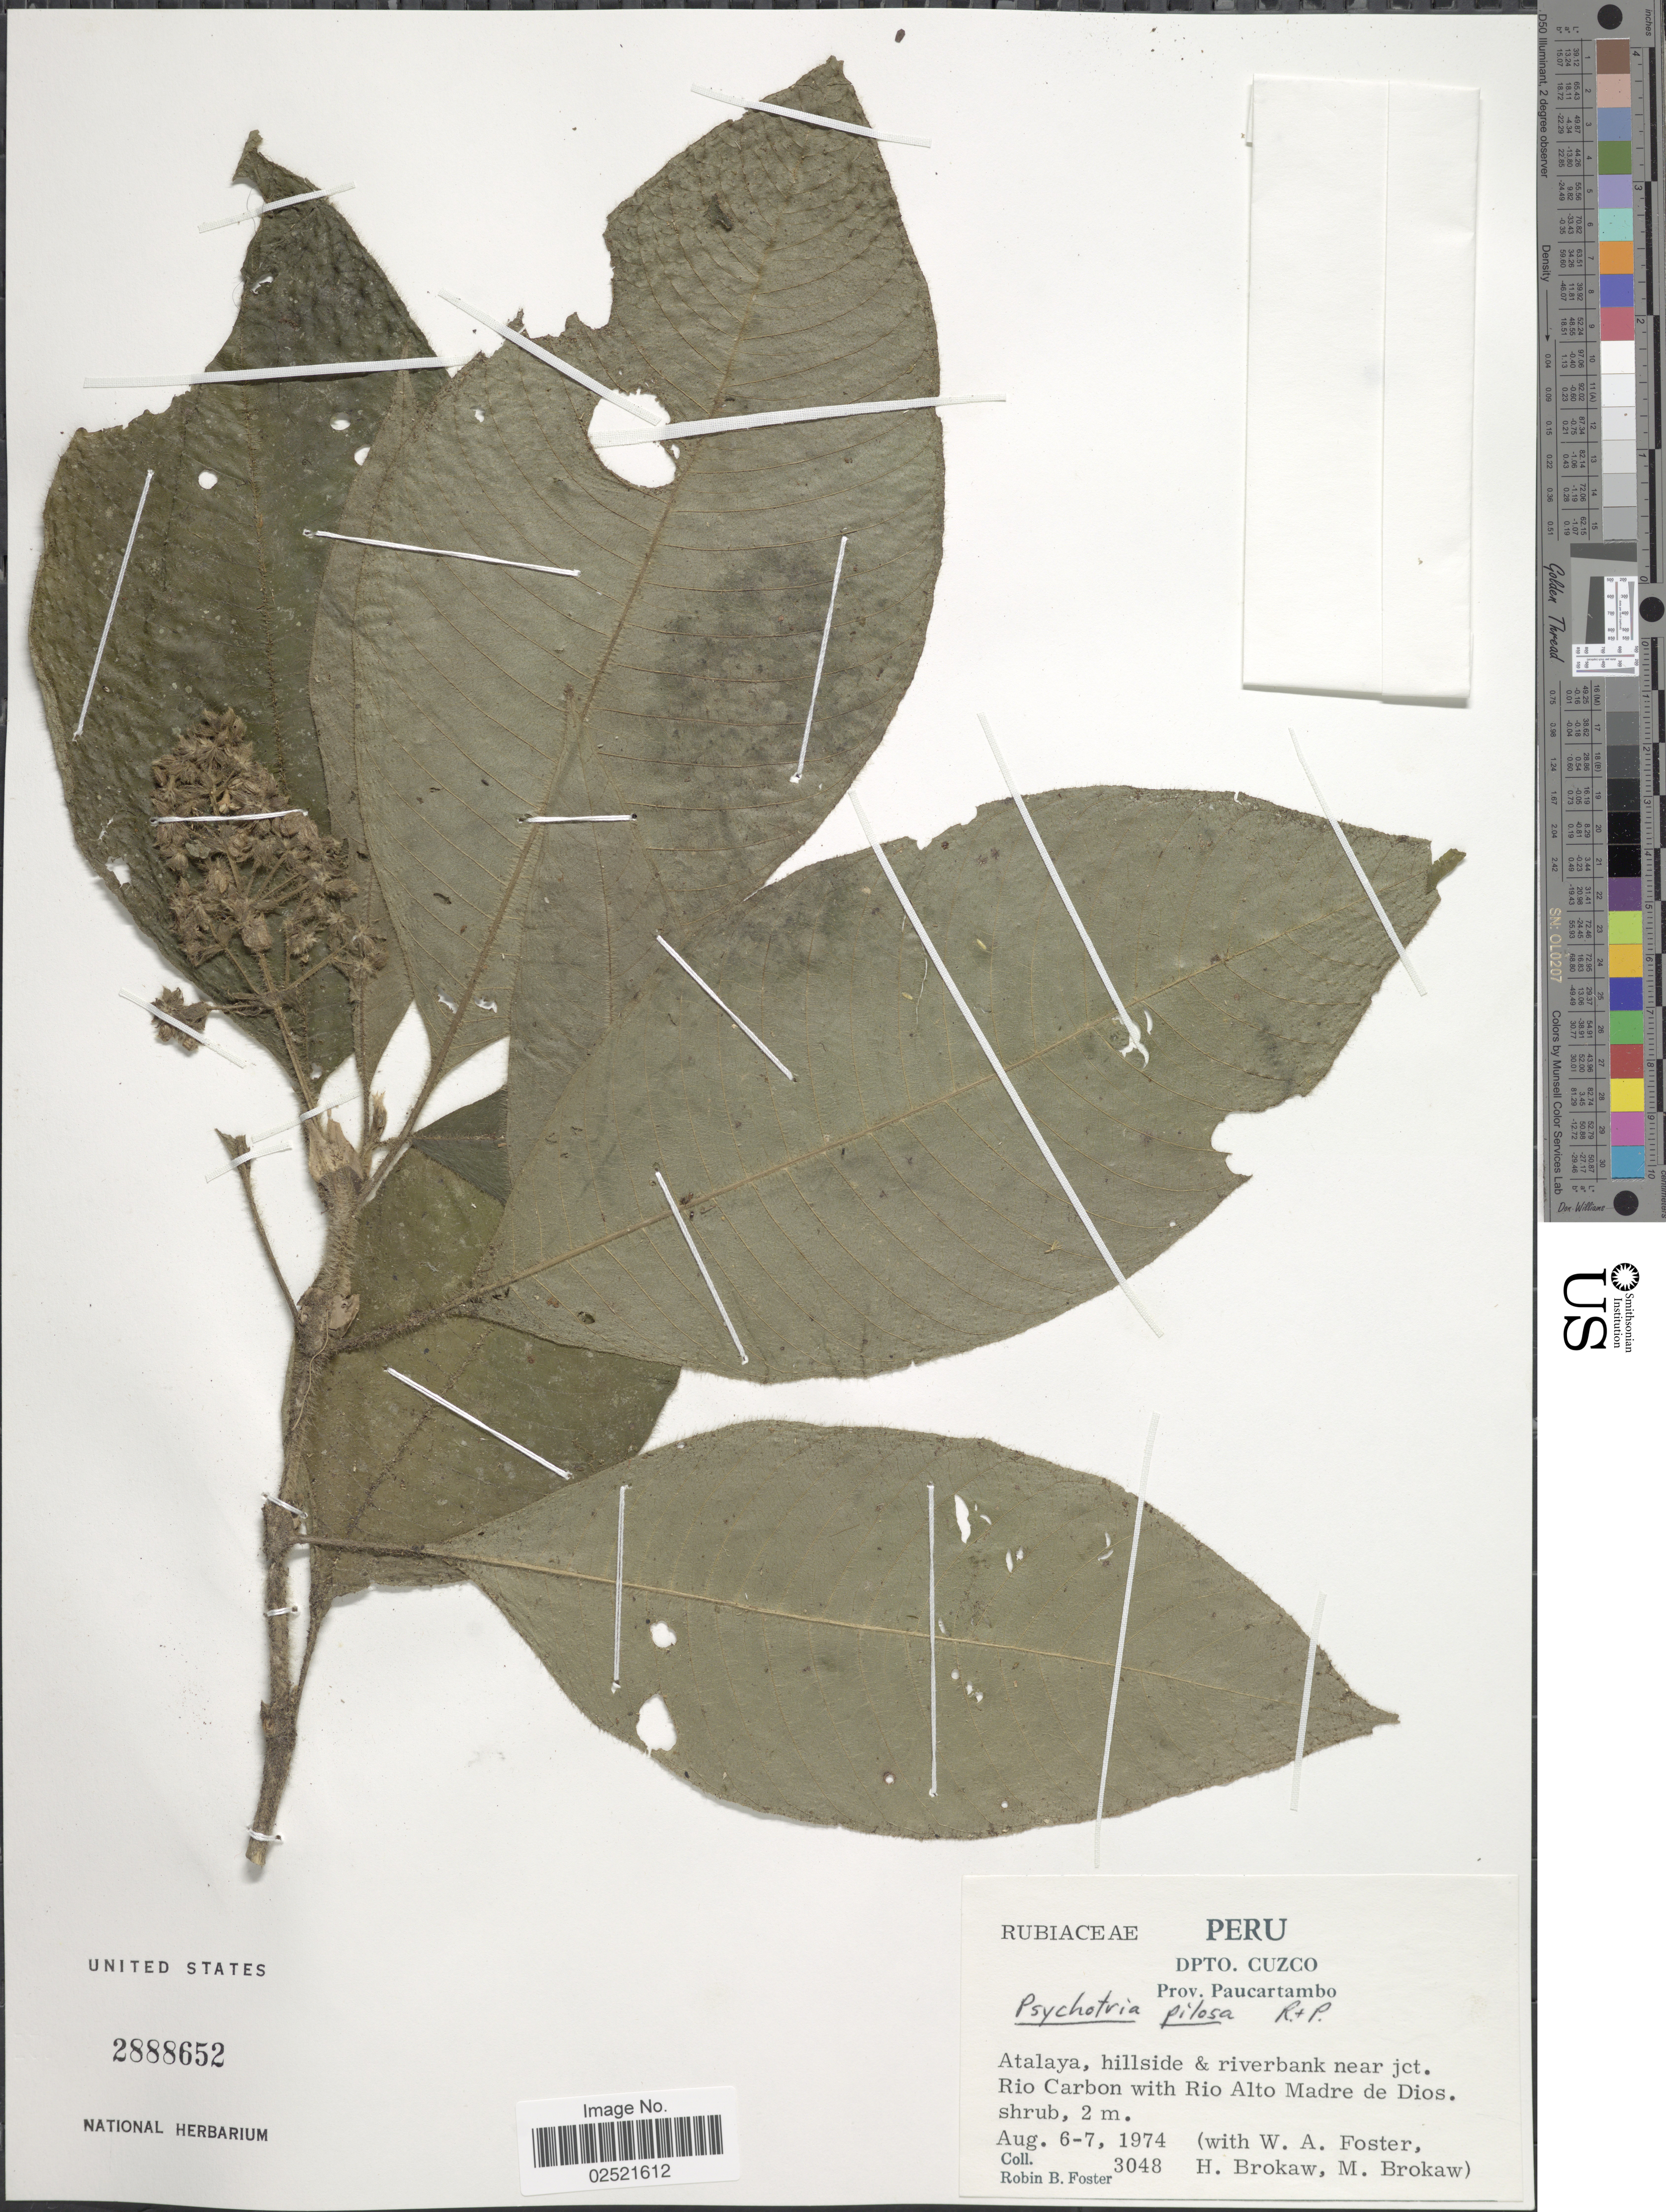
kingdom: Plantae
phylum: Tracheophyta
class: Magnoliopsida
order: Gentianales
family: Rubiaceae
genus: Psychotria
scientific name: Psychotria pilosa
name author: Ruiz & Pav.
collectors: R. B. Foster, W. Foster, H. Brokaw & M. Brokaw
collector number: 3048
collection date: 1974-08-06/1974-08-07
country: Peru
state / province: Cusco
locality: Prov. Paucartambo, Atalaya, hillside & riverbank near jct., Rio Carbon with Rio Alto Madre de Dios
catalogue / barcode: US 2888652